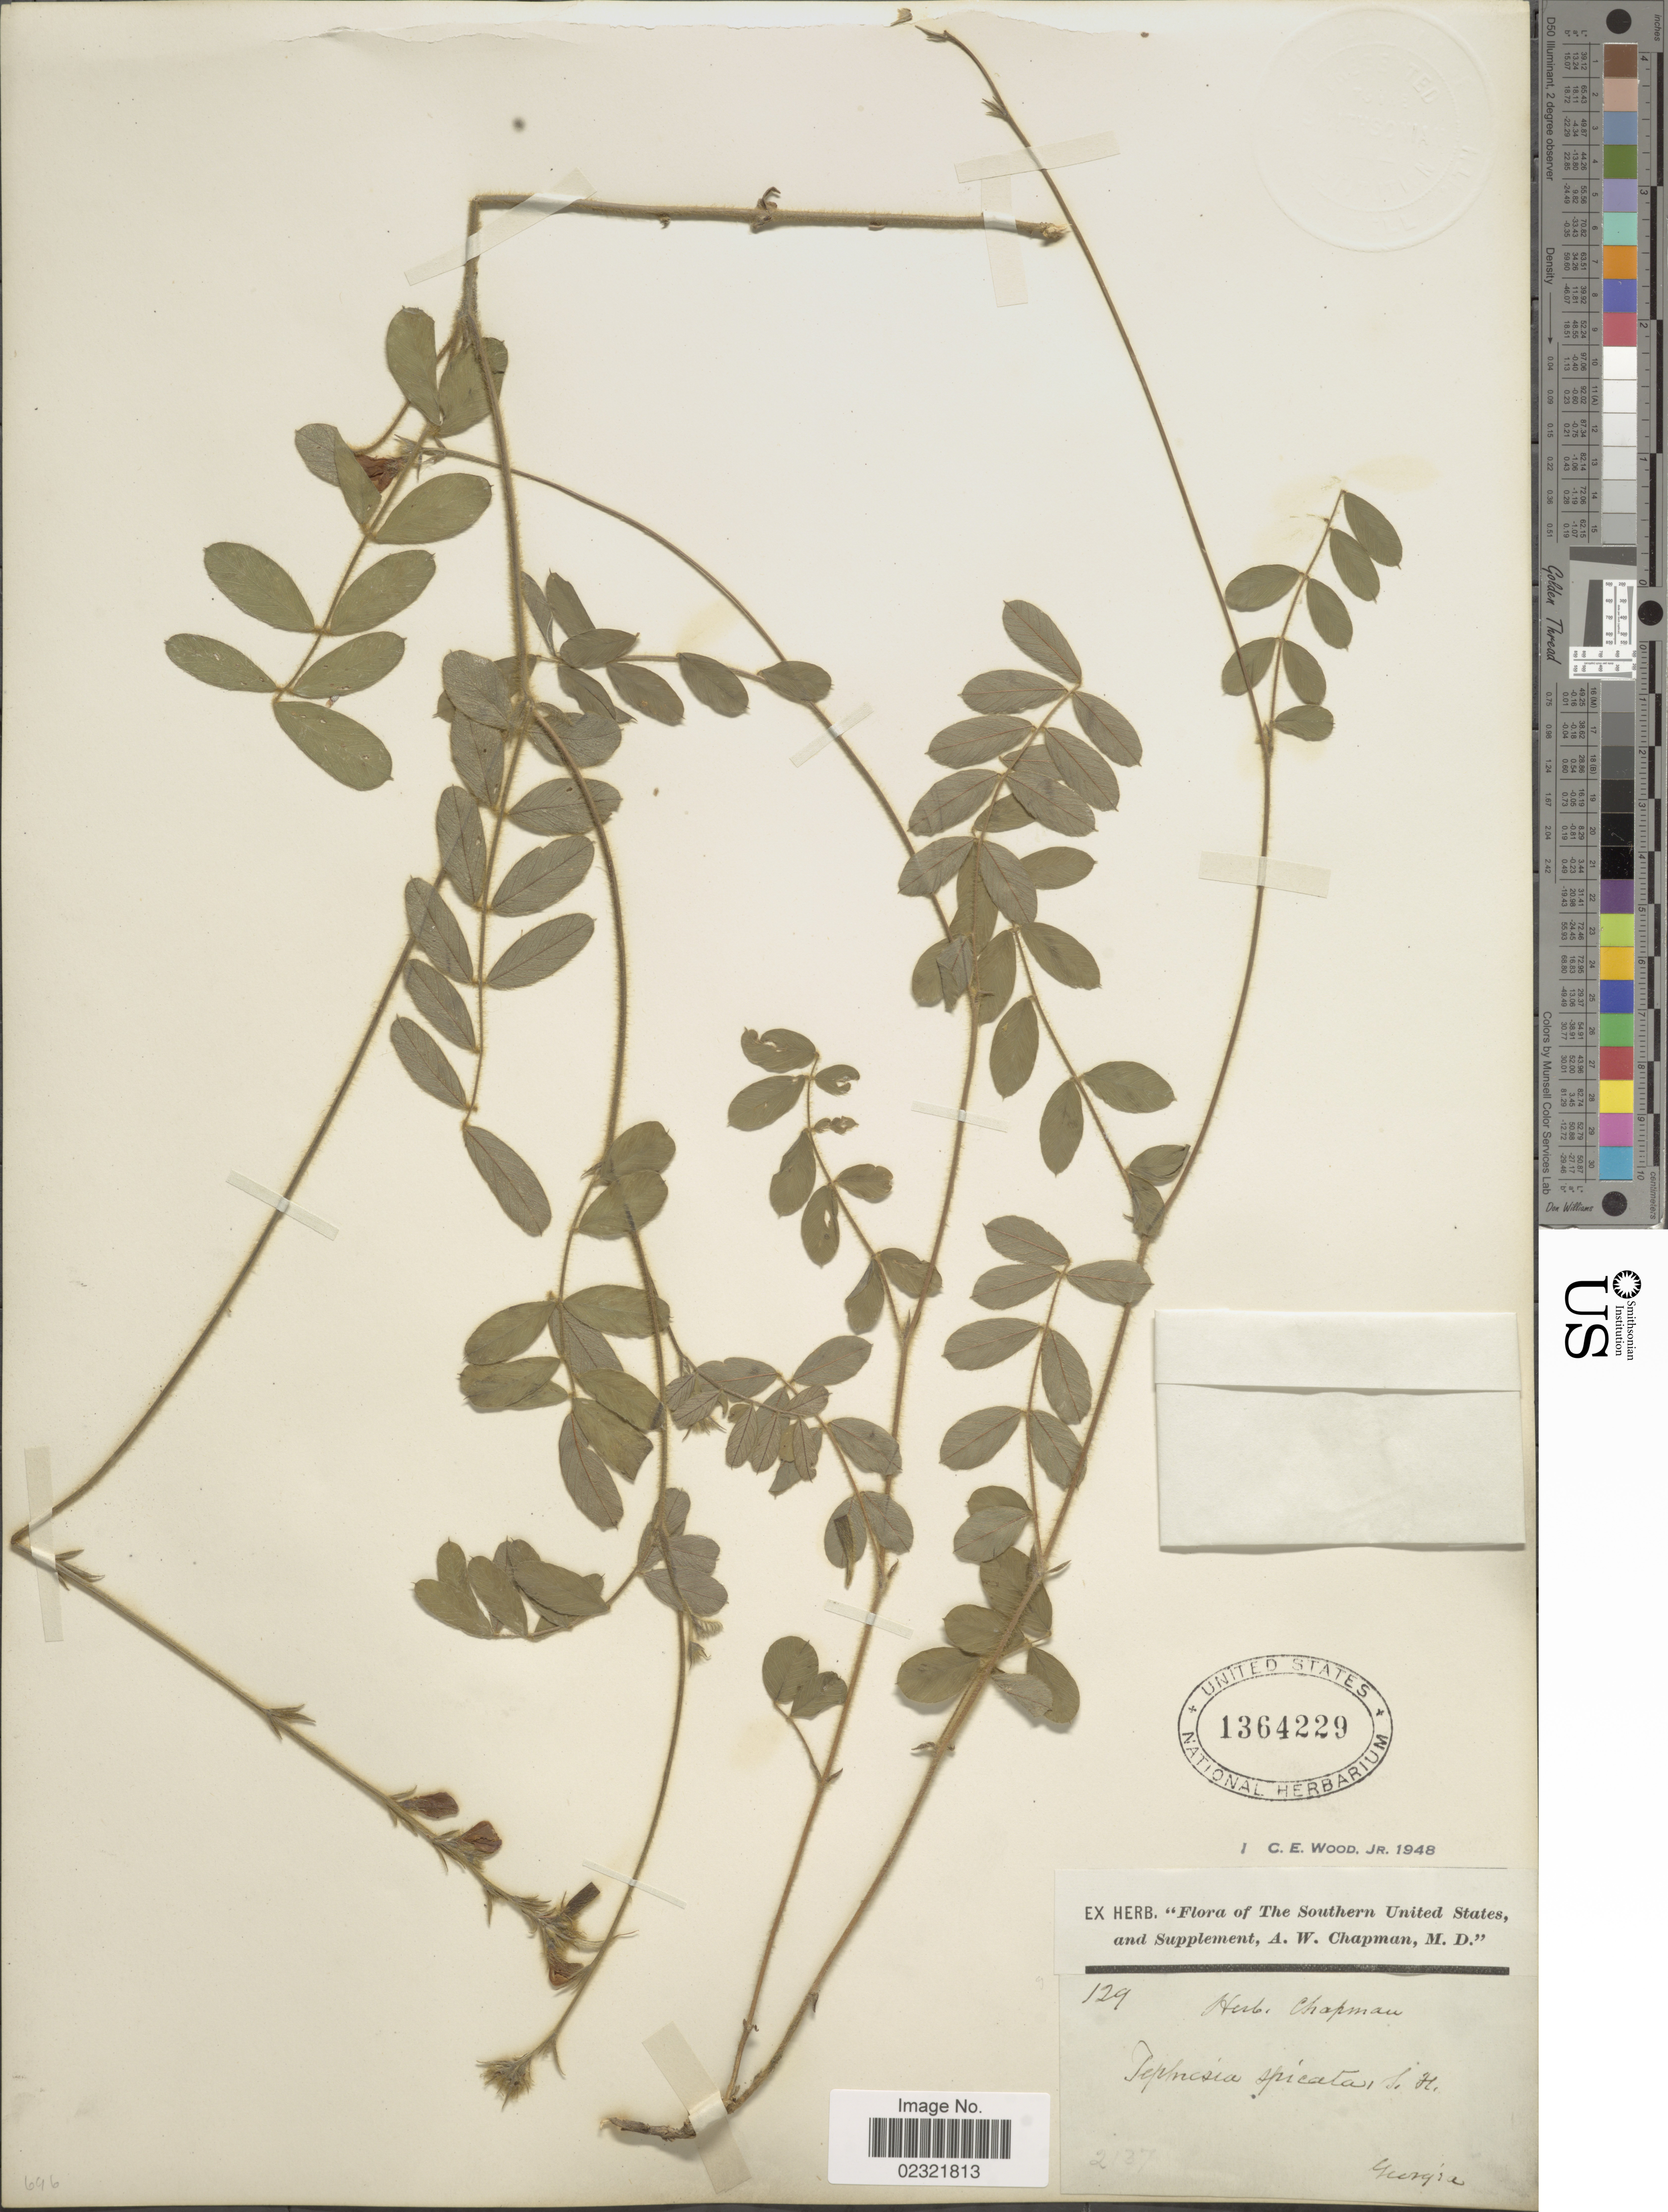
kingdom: Plantae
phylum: Tracheophyta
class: Magnoliopsida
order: Fabales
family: Fabaceae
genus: Tephrosia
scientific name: Tephrosia spicata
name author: (Walter) Torr. & A. Gray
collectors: ex herb. A.W. Chapman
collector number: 129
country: United States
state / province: Georgia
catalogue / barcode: US 1364229